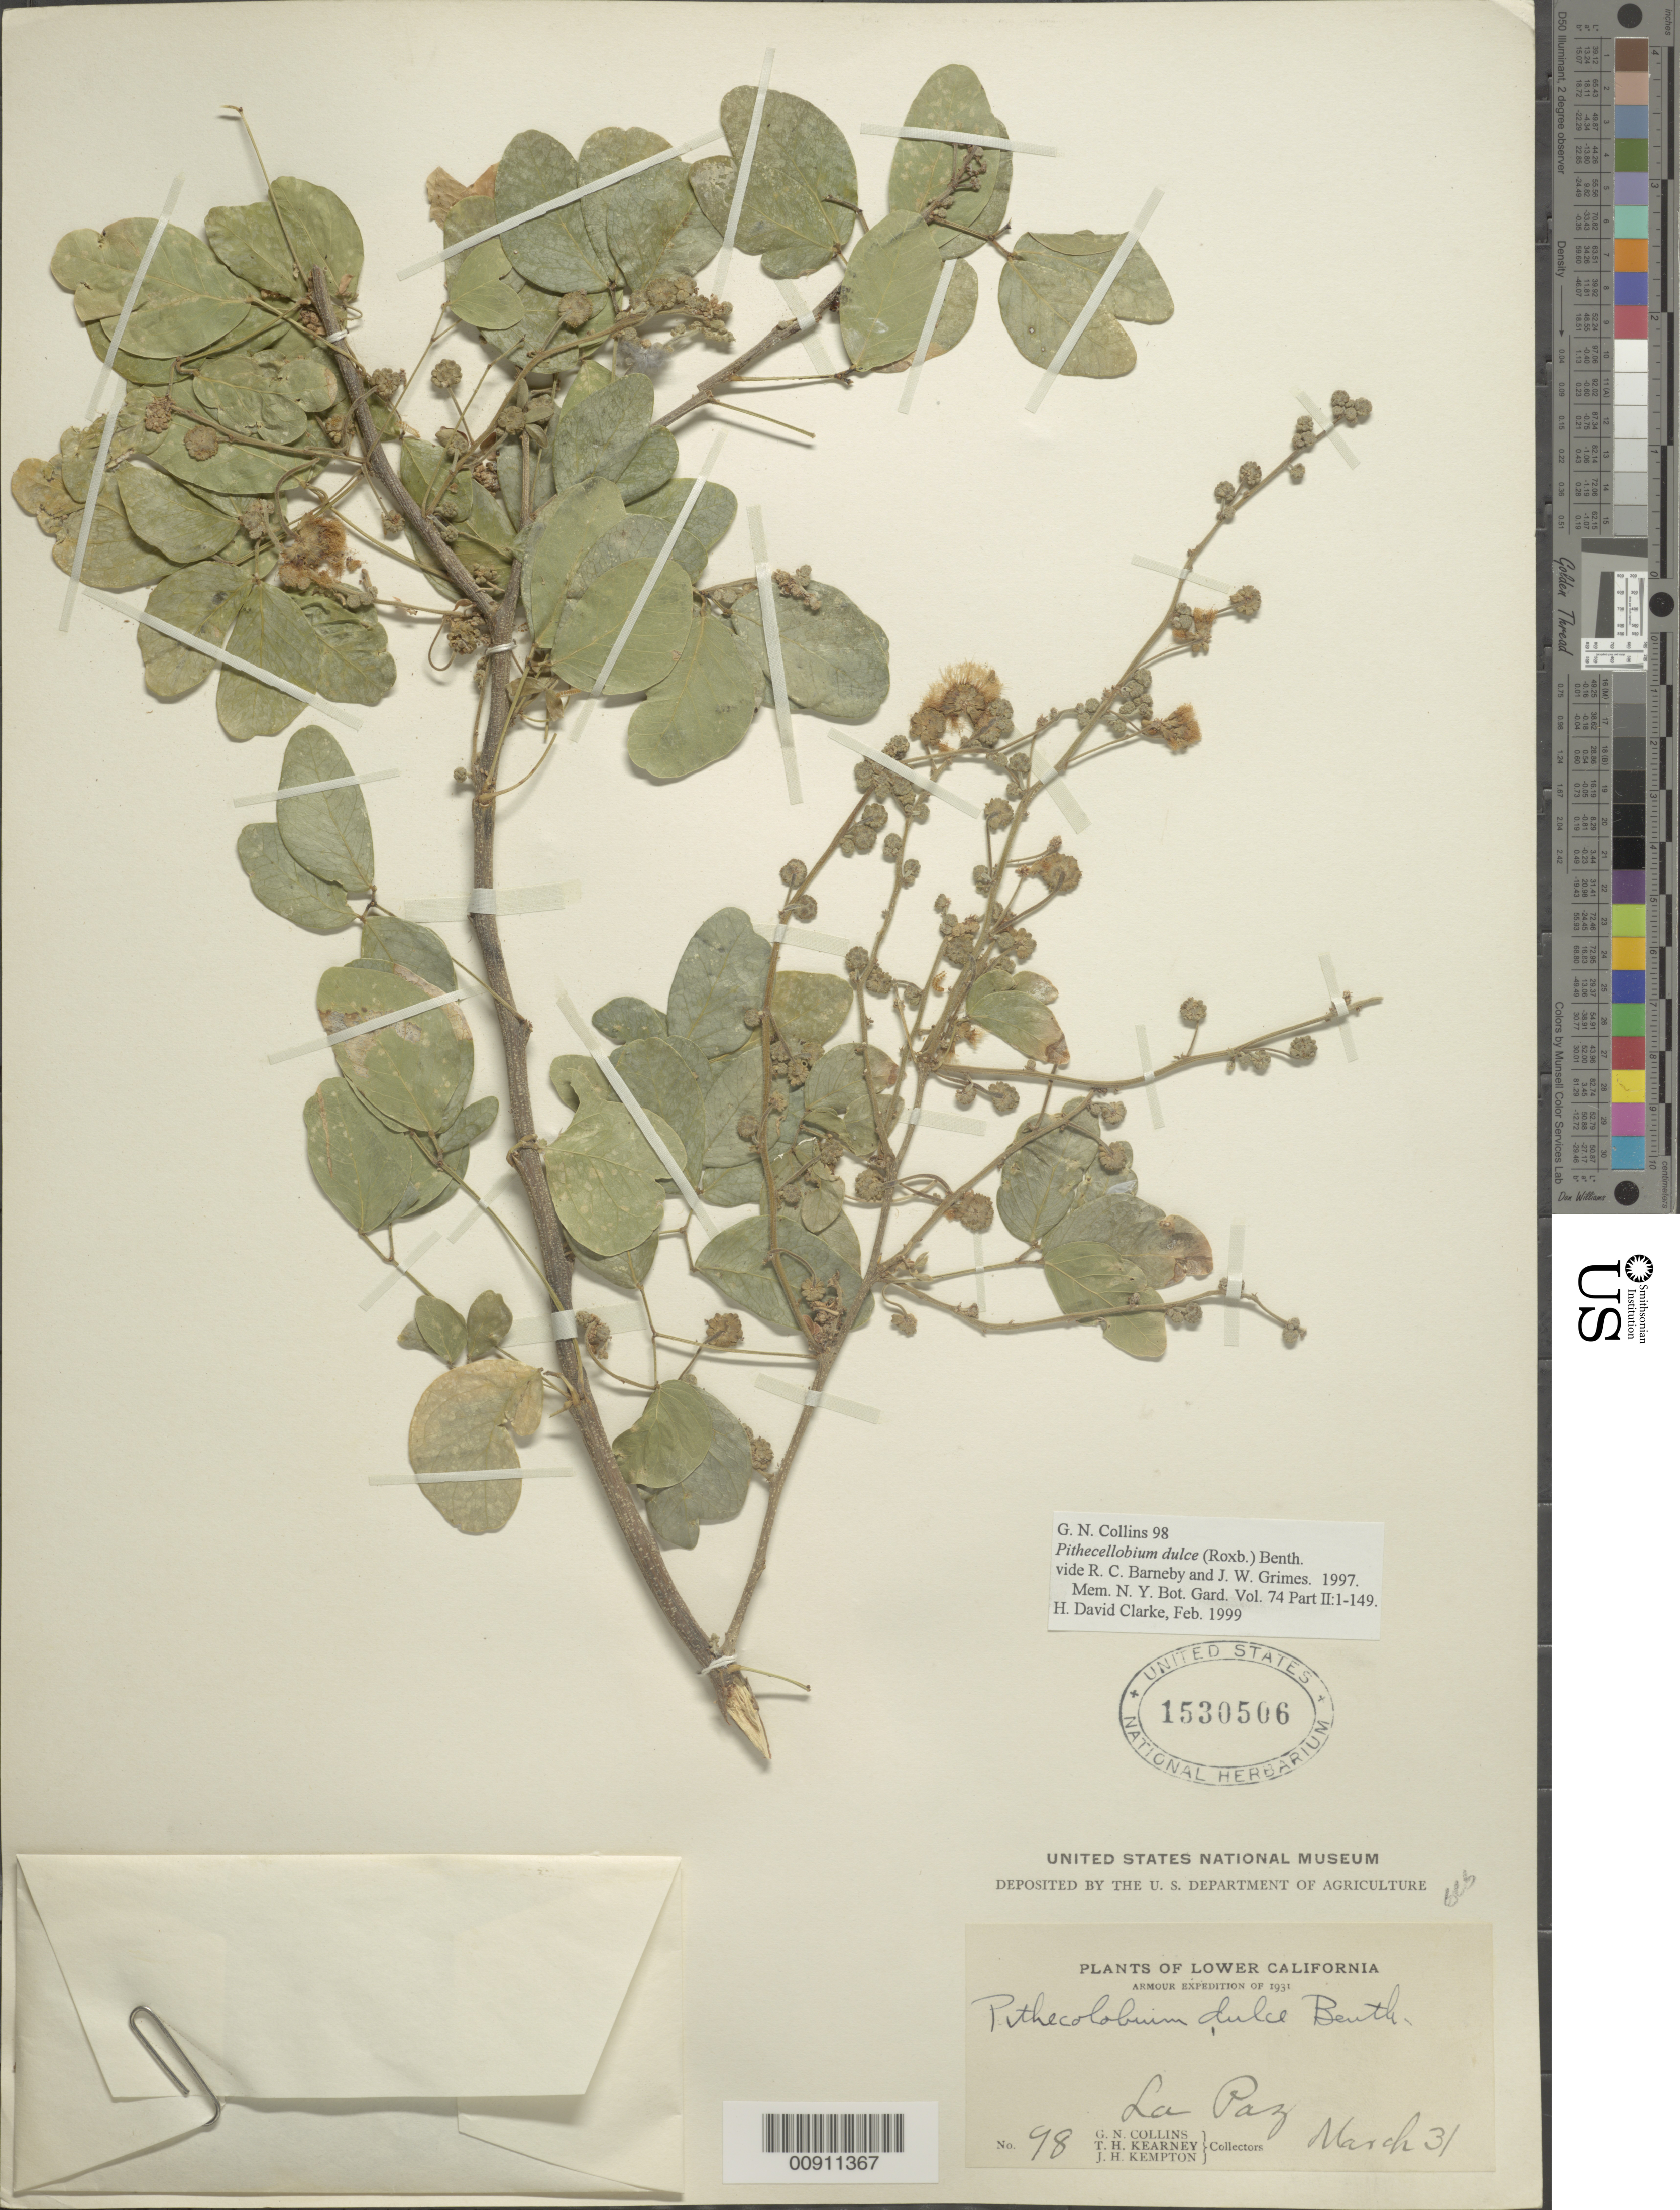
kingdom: Plantae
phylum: Tracheophyta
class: Magnoliopsida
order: Fabales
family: Fabaceae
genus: Pithecellobium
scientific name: Pithecellobium dulce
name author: (Roxb.) Benth.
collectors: G. N. Collins, T. H. Kearney & J. H. Kempton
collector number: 98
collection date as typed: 31 Mar 1931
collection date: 1931-03-31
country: Mexico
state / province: Baja California Sur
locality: La Paz, Lower California.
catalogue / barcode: US 1530506